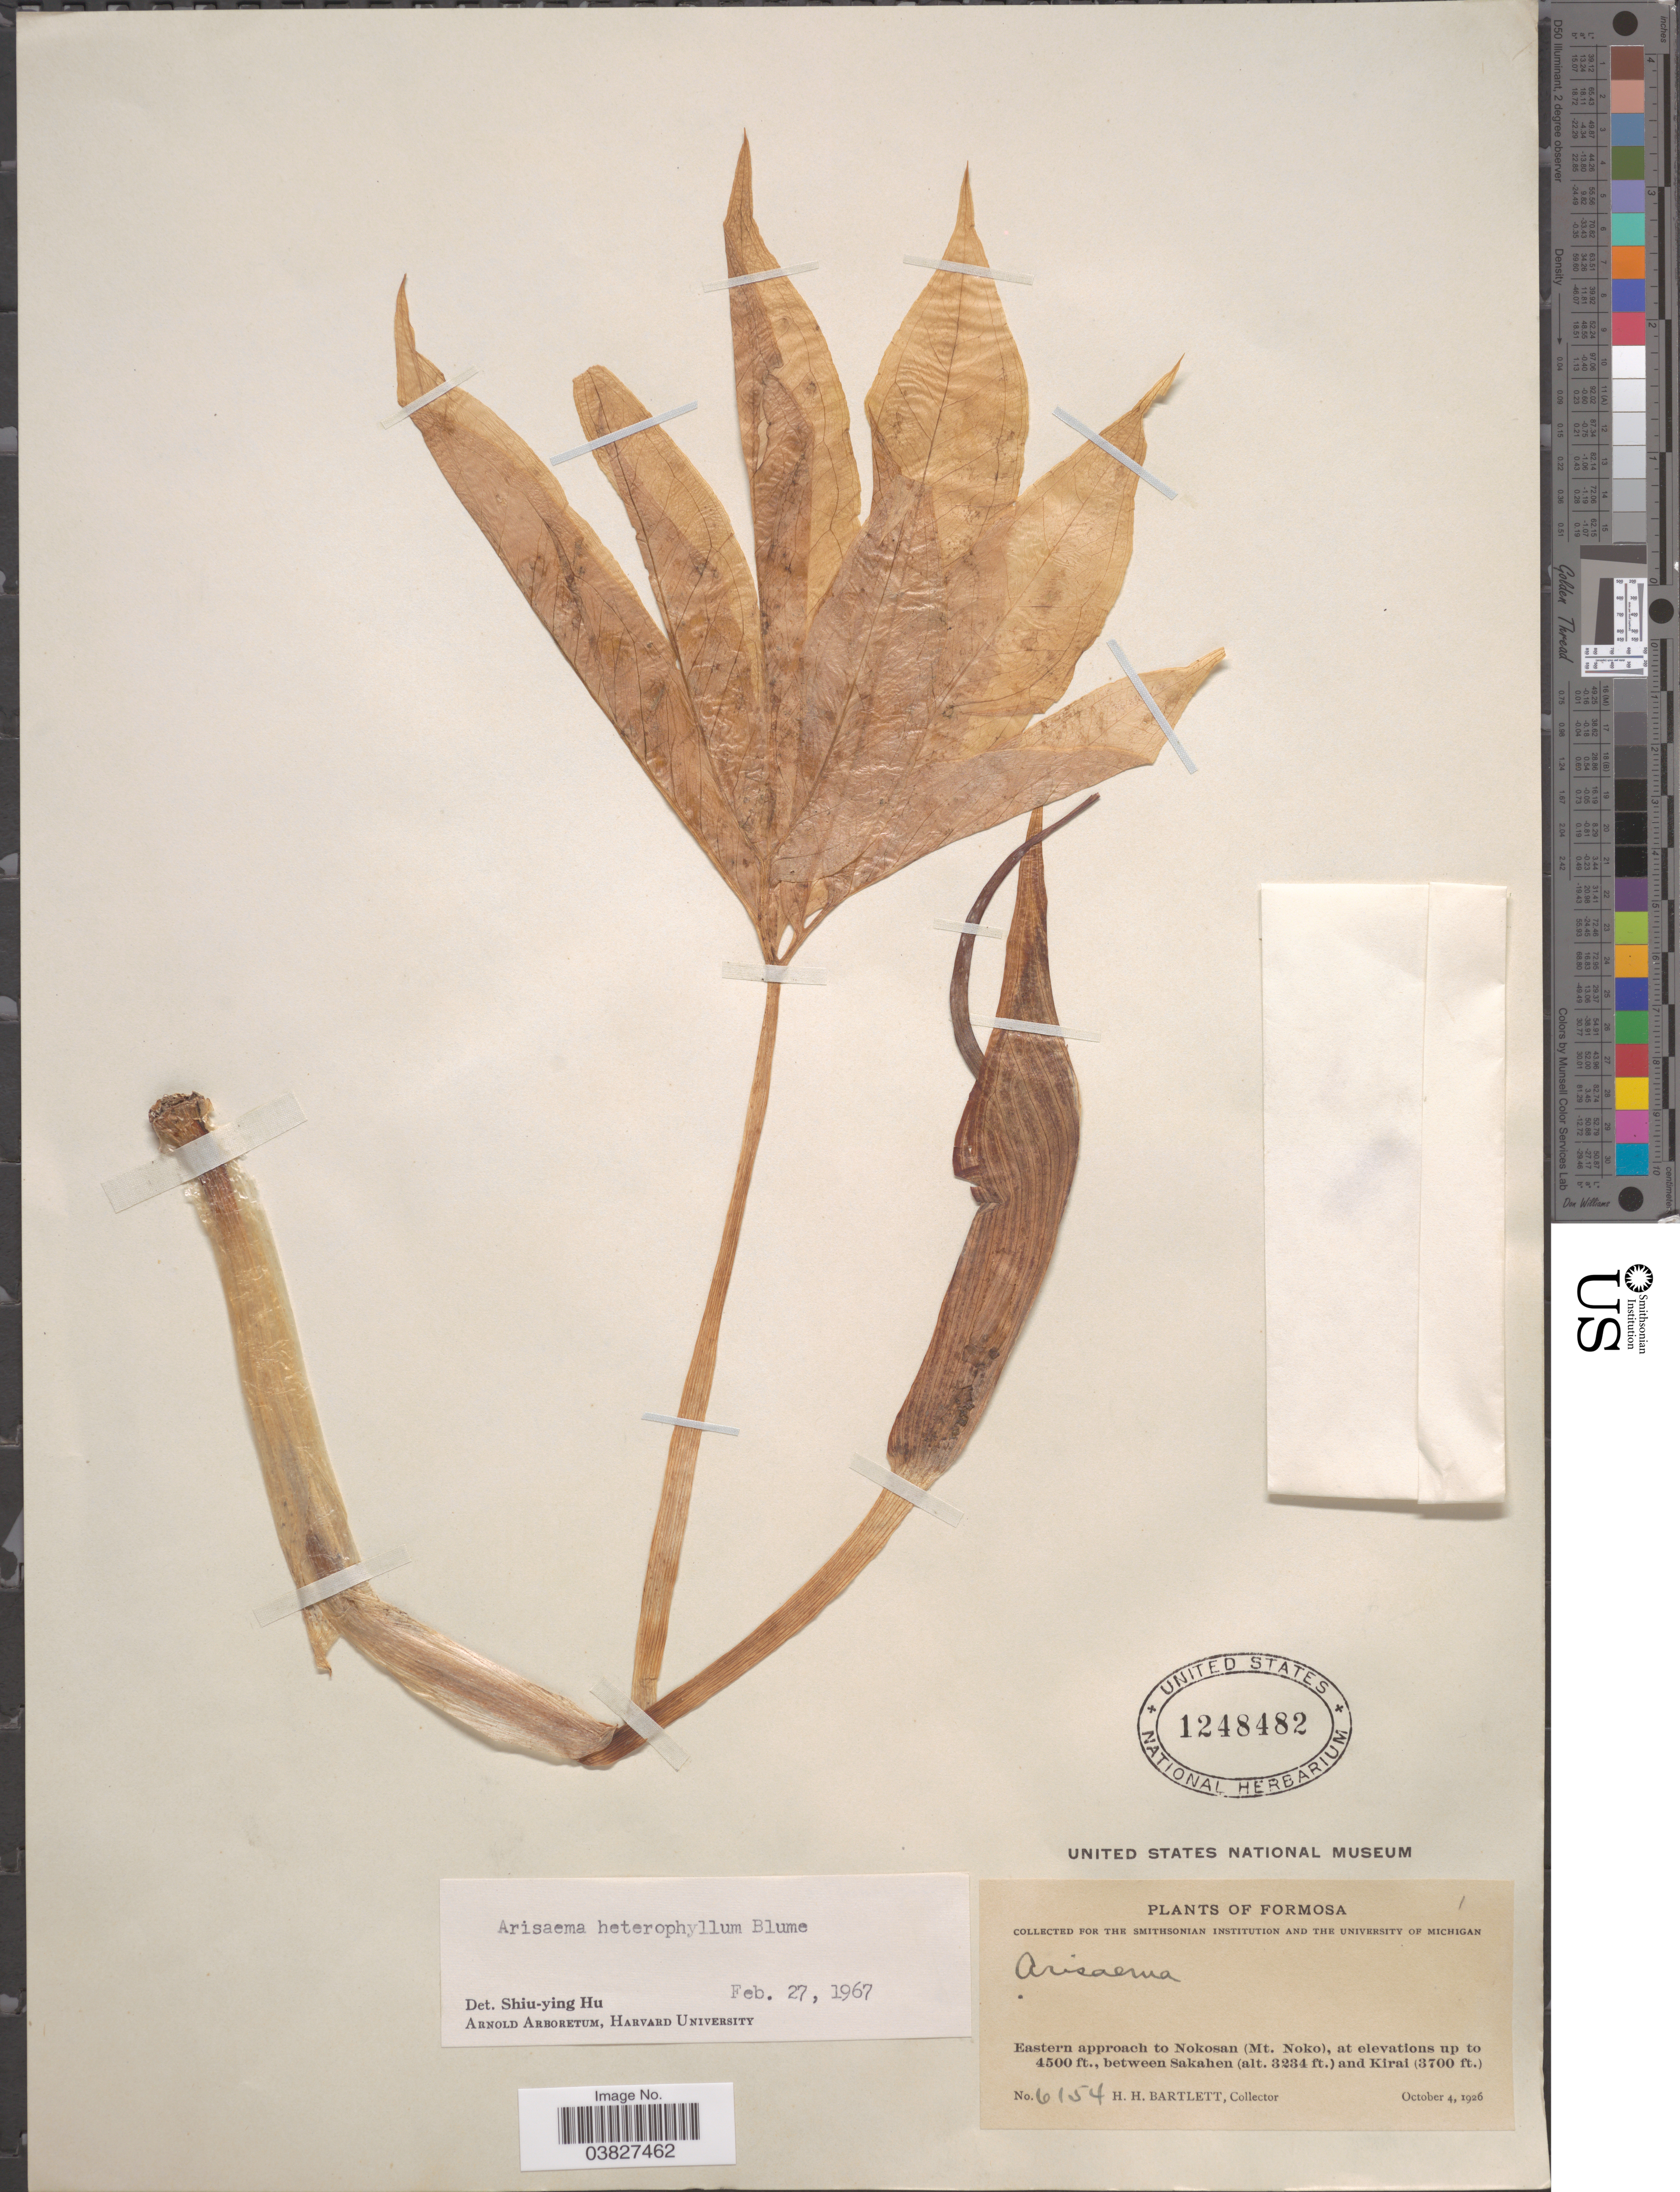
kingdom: Plantae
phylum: Tracheophyta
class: Liliopsida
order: Alismatales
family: Araceae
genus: Arisaema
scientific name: Arisaema thunbergii subsp. autumnale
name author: (Hara) J.C. Wang et al.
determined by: Ma, Zheng Xu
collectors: H. H. Bartlett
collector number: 6154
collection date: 1926-10-04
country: Taiwan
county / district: Hualien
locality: Formosa. Eastern approach to Nokosan (Mt. Noko), between Sakahen and Kirai.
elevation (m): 986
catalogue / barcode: US 1248482